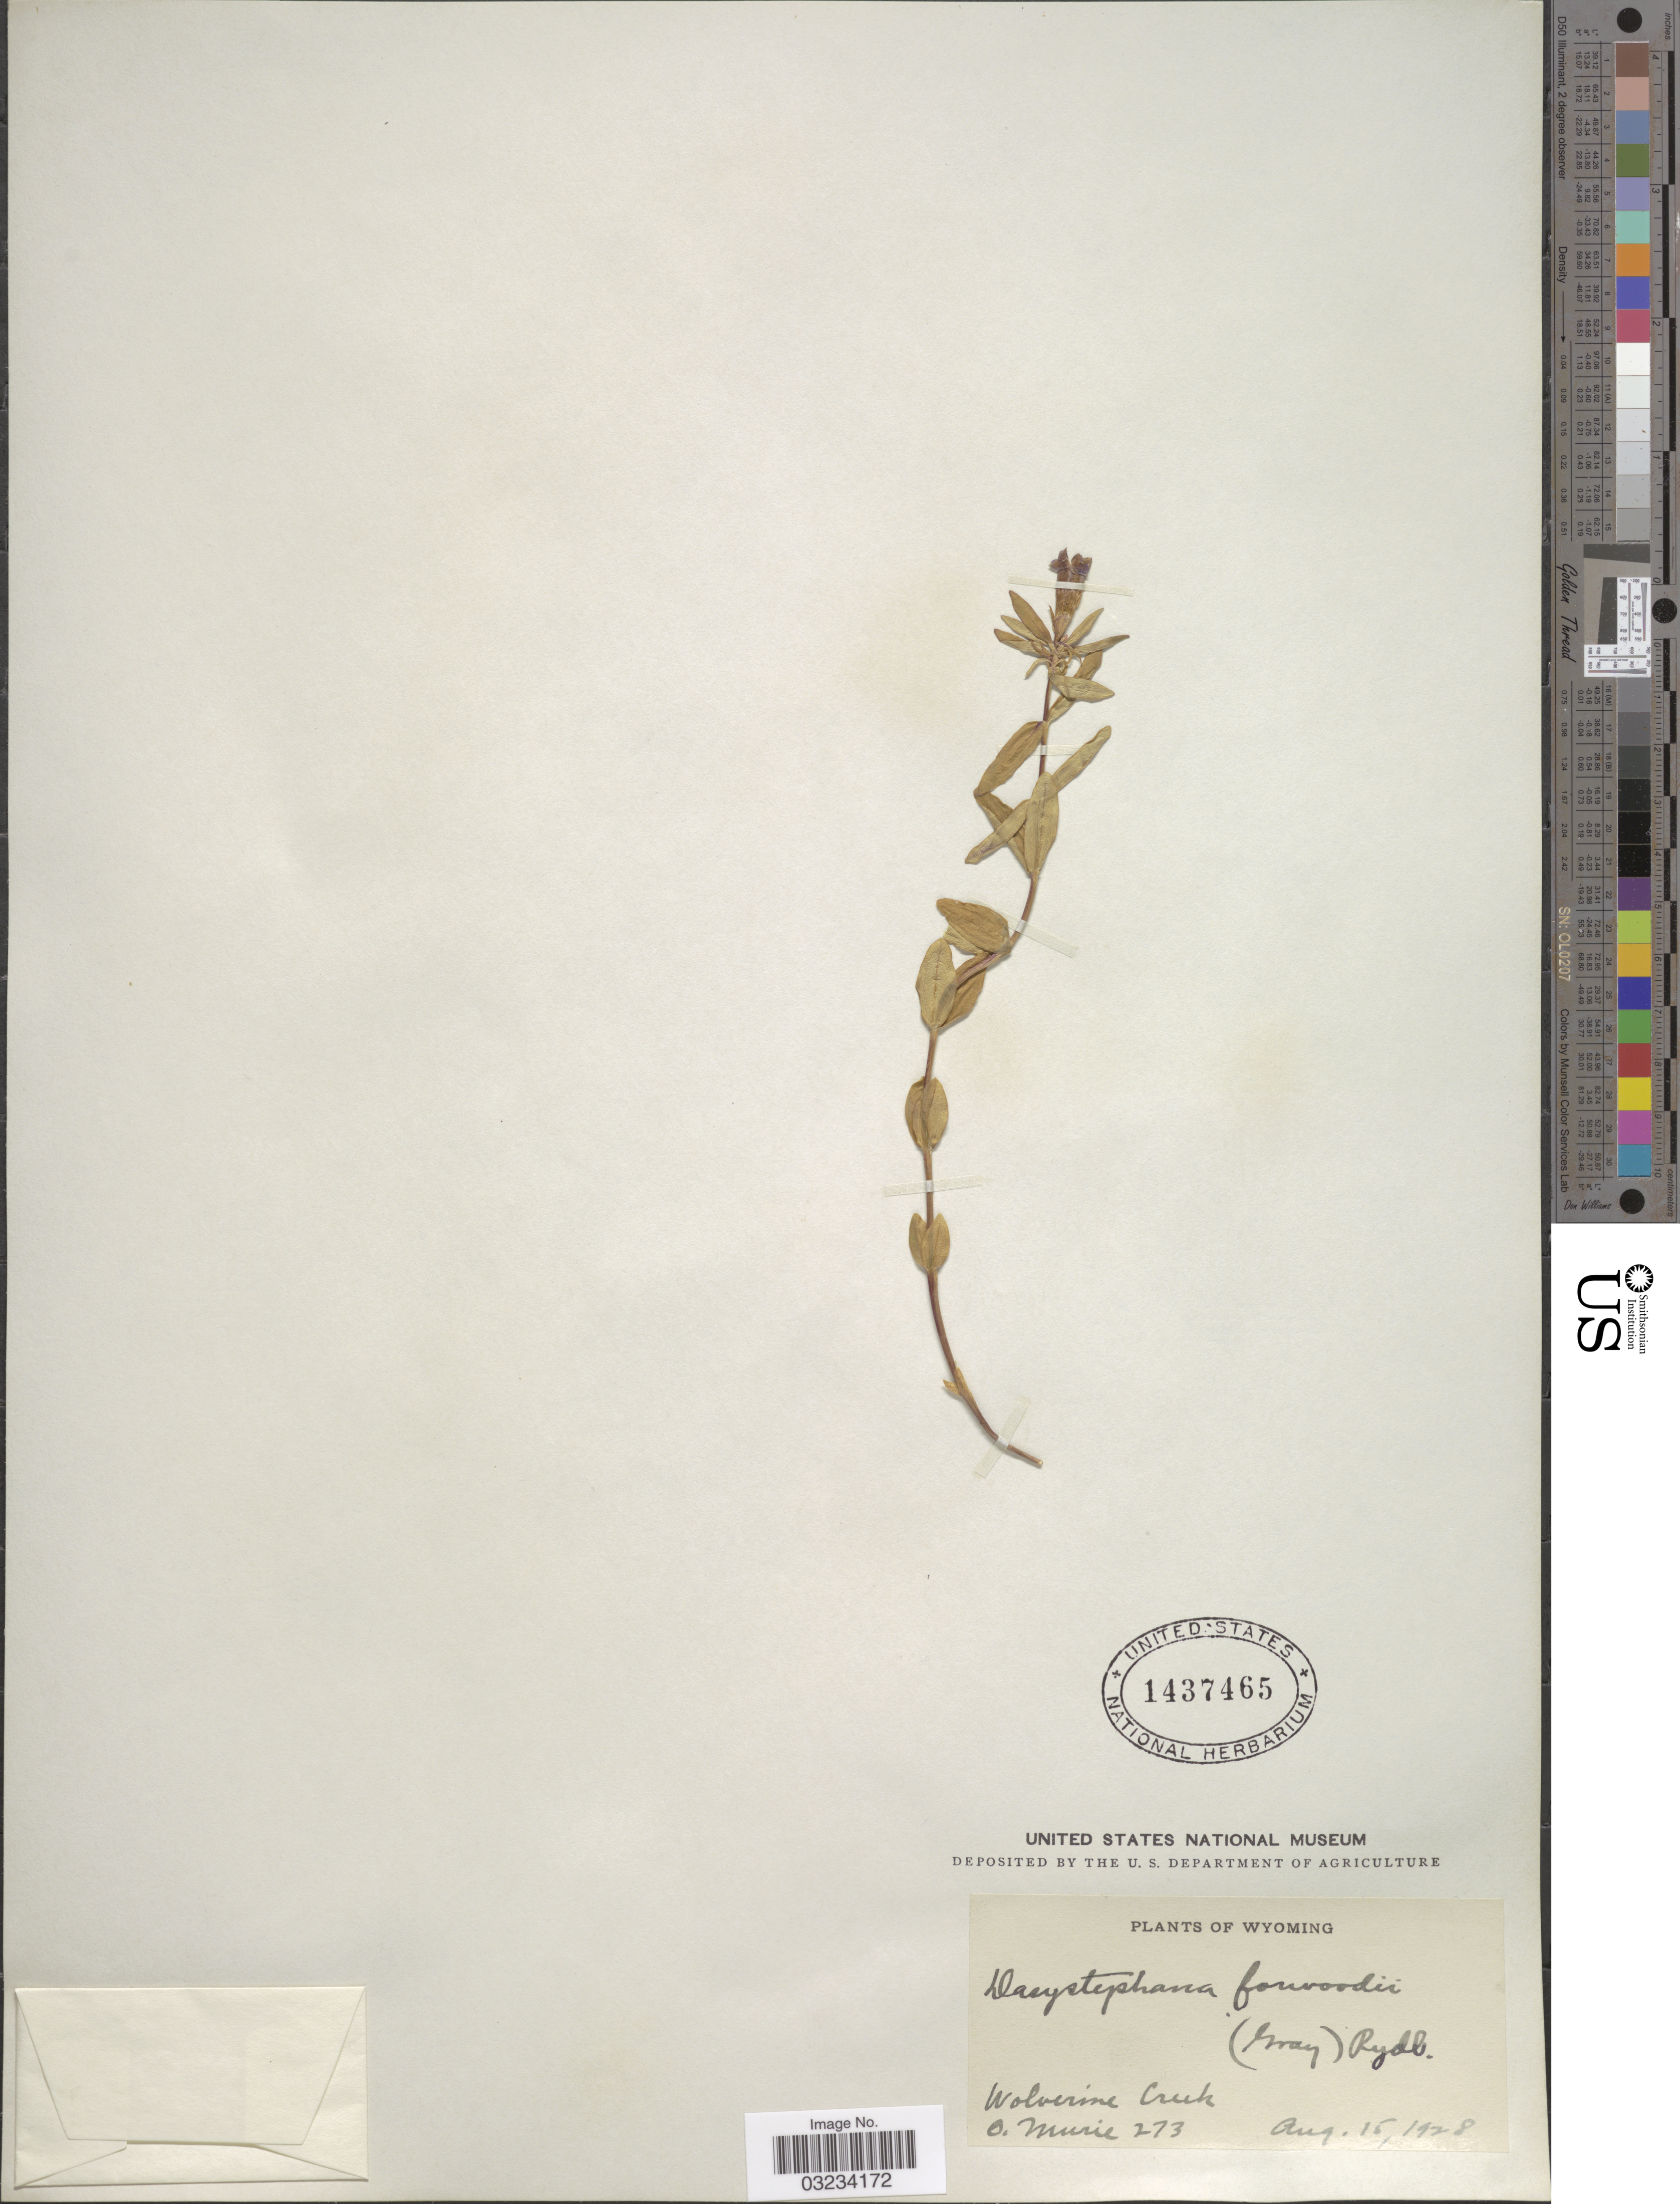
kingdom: Plantae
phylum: Tracheophyta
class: Magnoliopsida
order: Gentianales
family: Gentianaceae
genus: Gentiana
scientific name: Gentiana forwoodii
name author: A. Gray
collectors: O. Murie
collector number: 273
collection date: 1928-08-15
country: United States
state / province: Wyoming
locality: Wolverine Creek.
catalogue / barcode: US 1437465